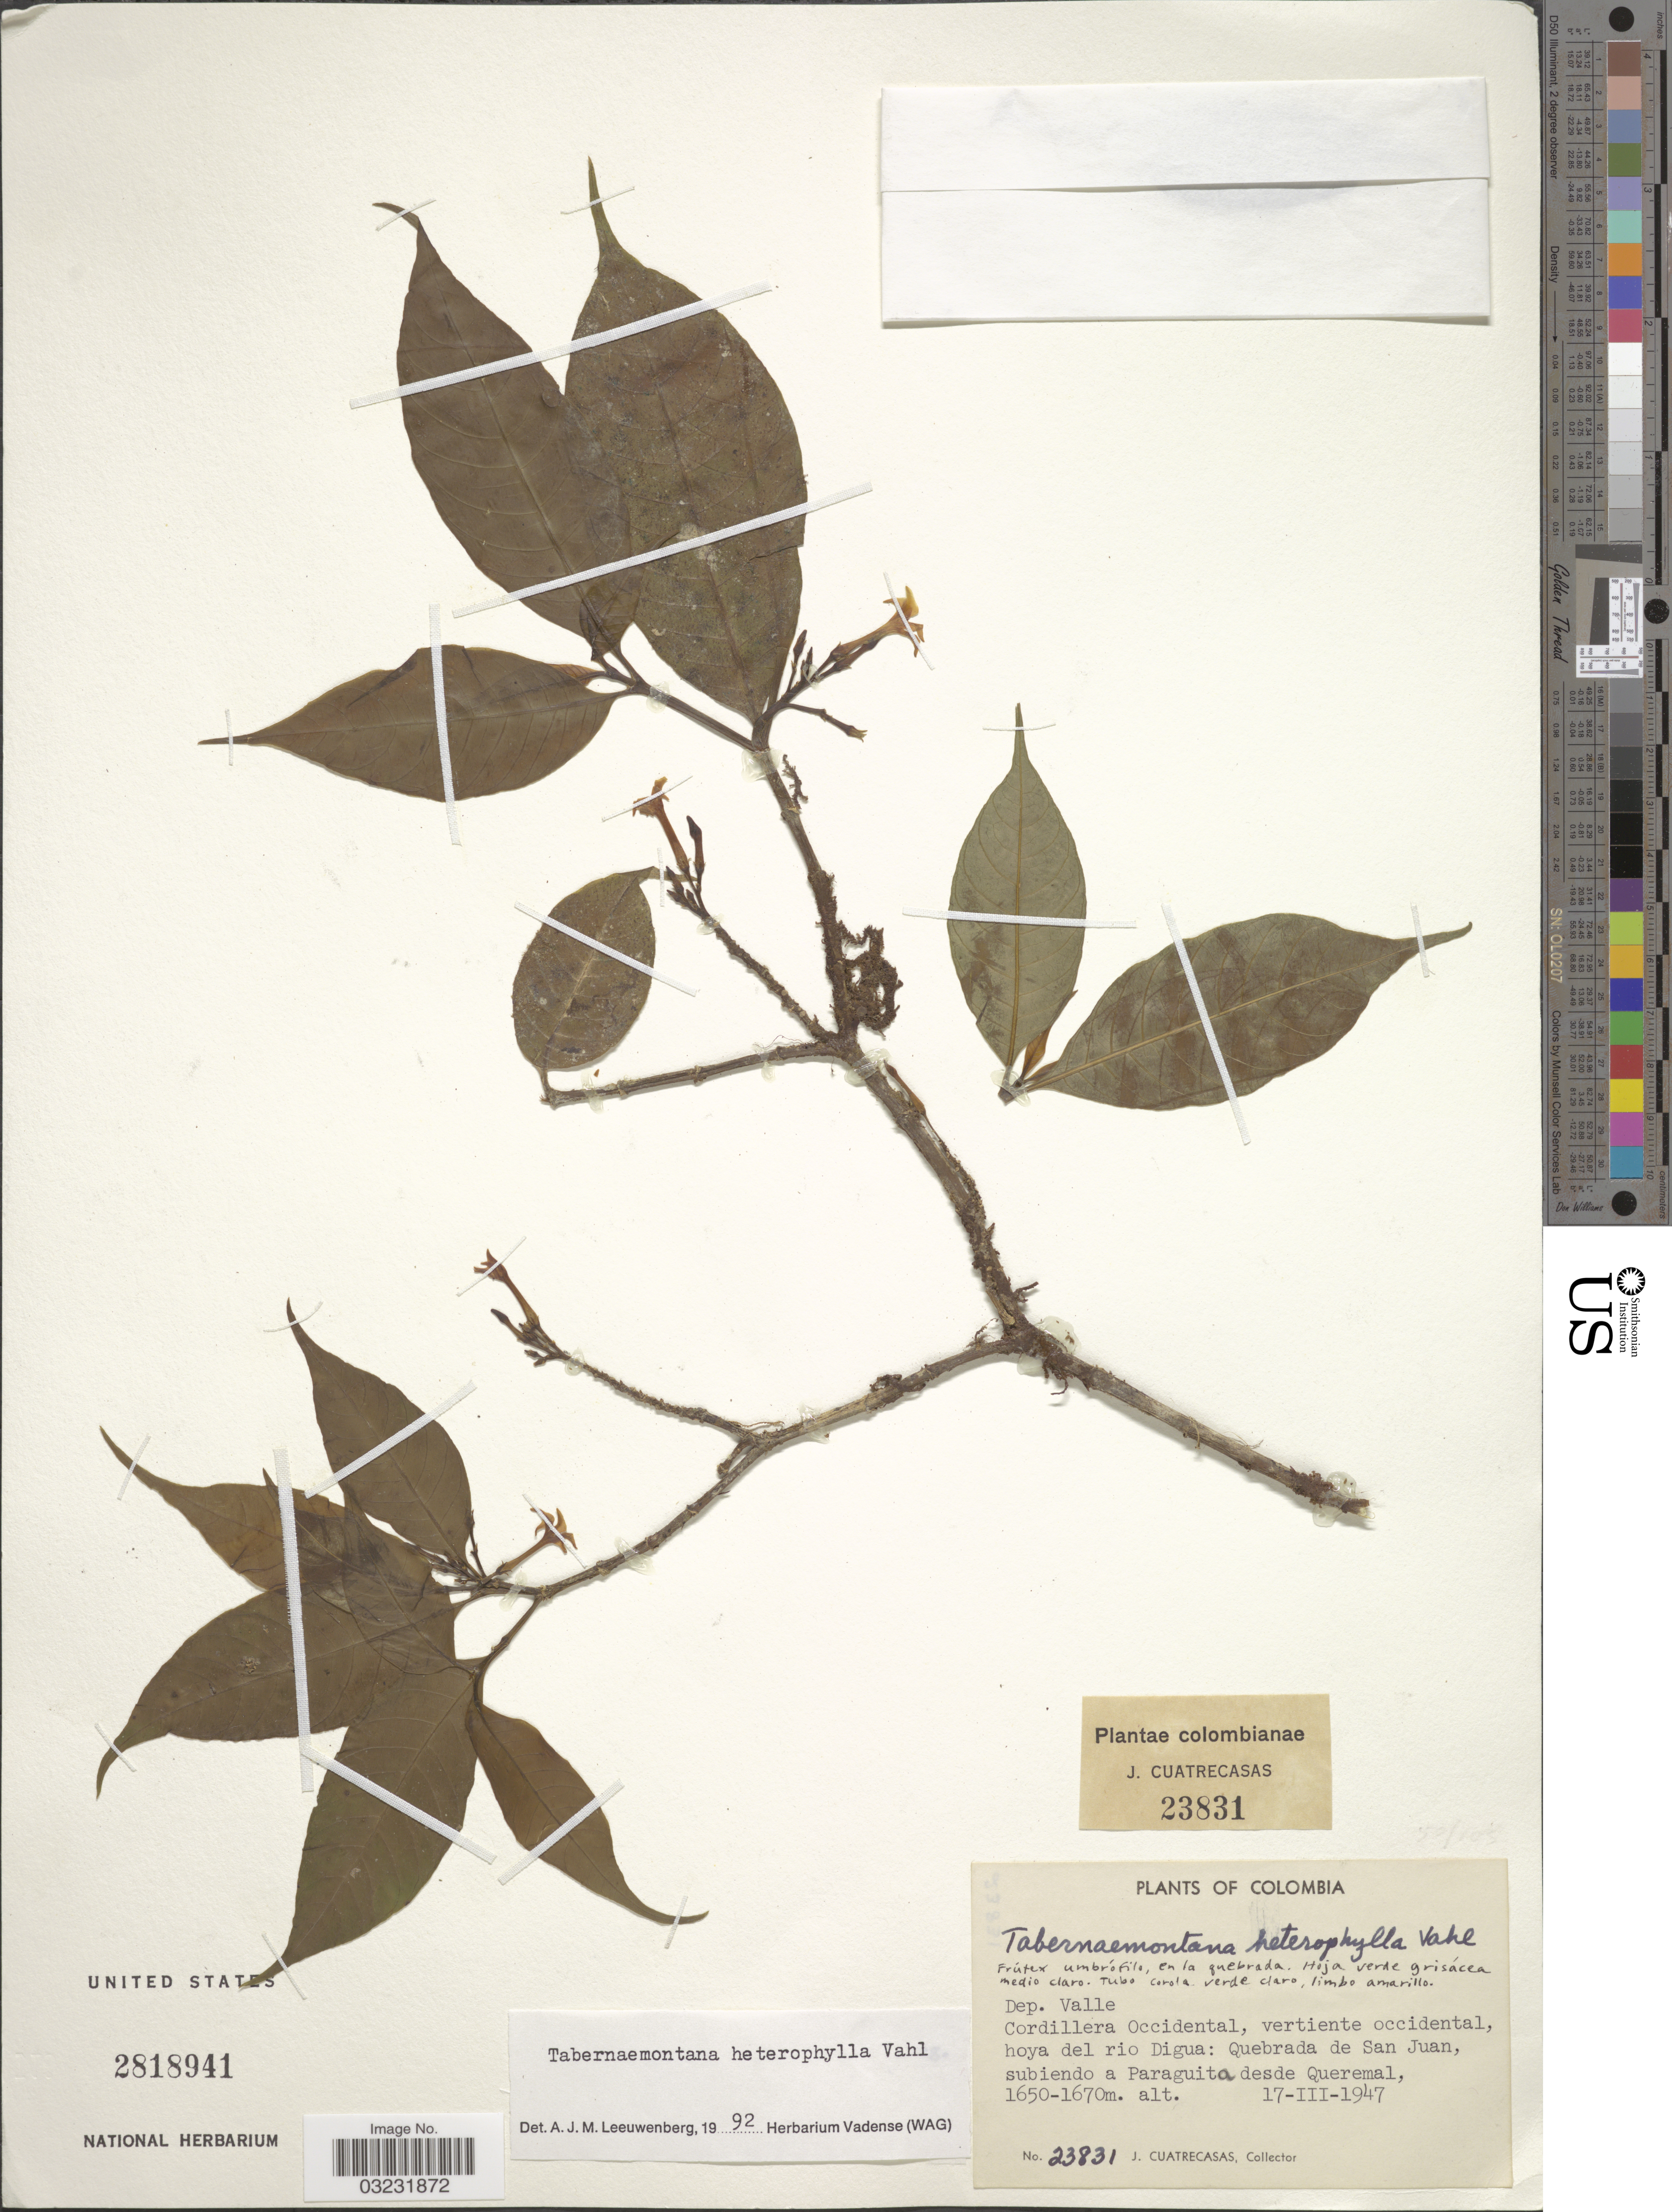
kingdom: Plantae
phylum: Tracheophyta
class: Magnoliopsida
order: Gentianales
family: Apocynaceae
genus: Tabernaemontana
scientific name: Tabernaemontana heterophylla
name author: Vahl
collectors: J. Cuatrecasas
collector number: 23831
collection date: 1947-03-17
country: Colombia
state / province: Valle del Cauca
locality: Dep. Valle. Cordillera Occidental, vertiente occidental, hoya del rio Digua; Quebrada de San Juan, subiendo a Paraguita desde Queremal.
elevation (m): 1650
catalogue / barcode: US 2818941